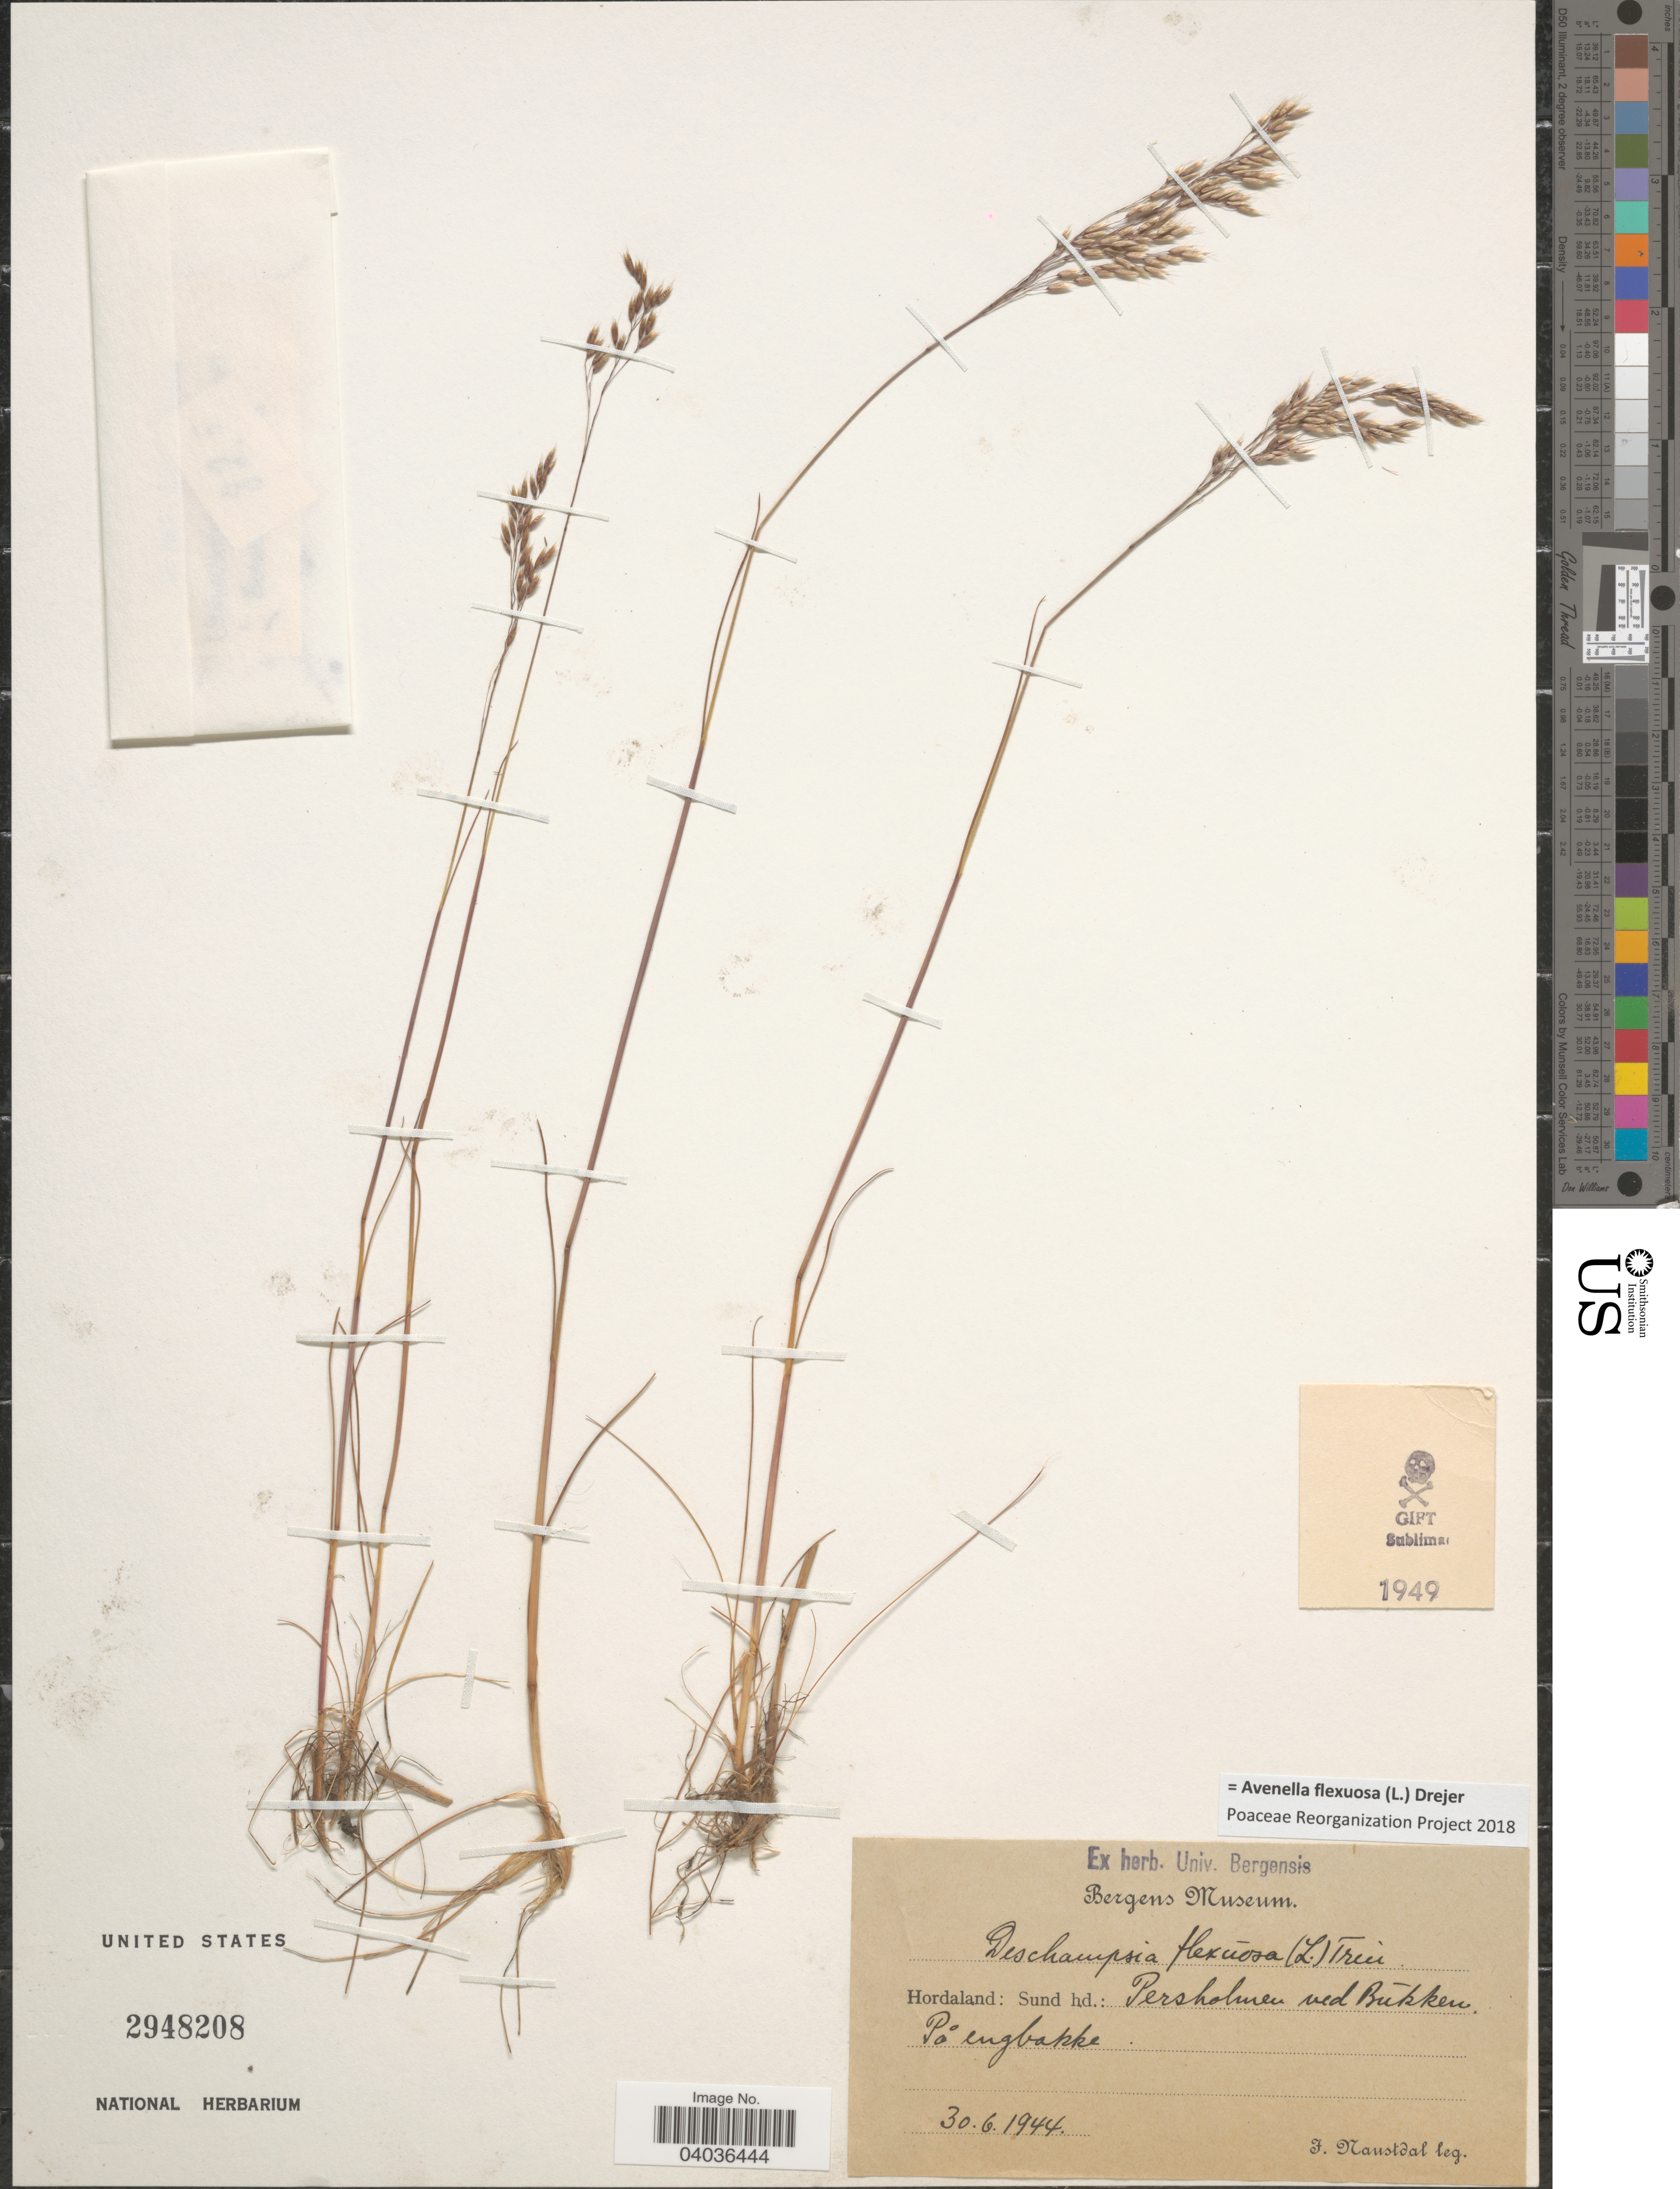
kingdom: Plantae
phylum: Tracheophyta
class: Liliopsida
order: Poales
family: Poaceae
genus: Avenella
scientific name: Avenella flexuosa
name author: (L.) Drejer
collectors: F. Nanstdal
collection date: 1944-06-30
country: Norway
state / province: Hordaland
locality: Sund hd.: Persholmen med Búkken. Poengbakke.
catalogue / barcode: US 2948208